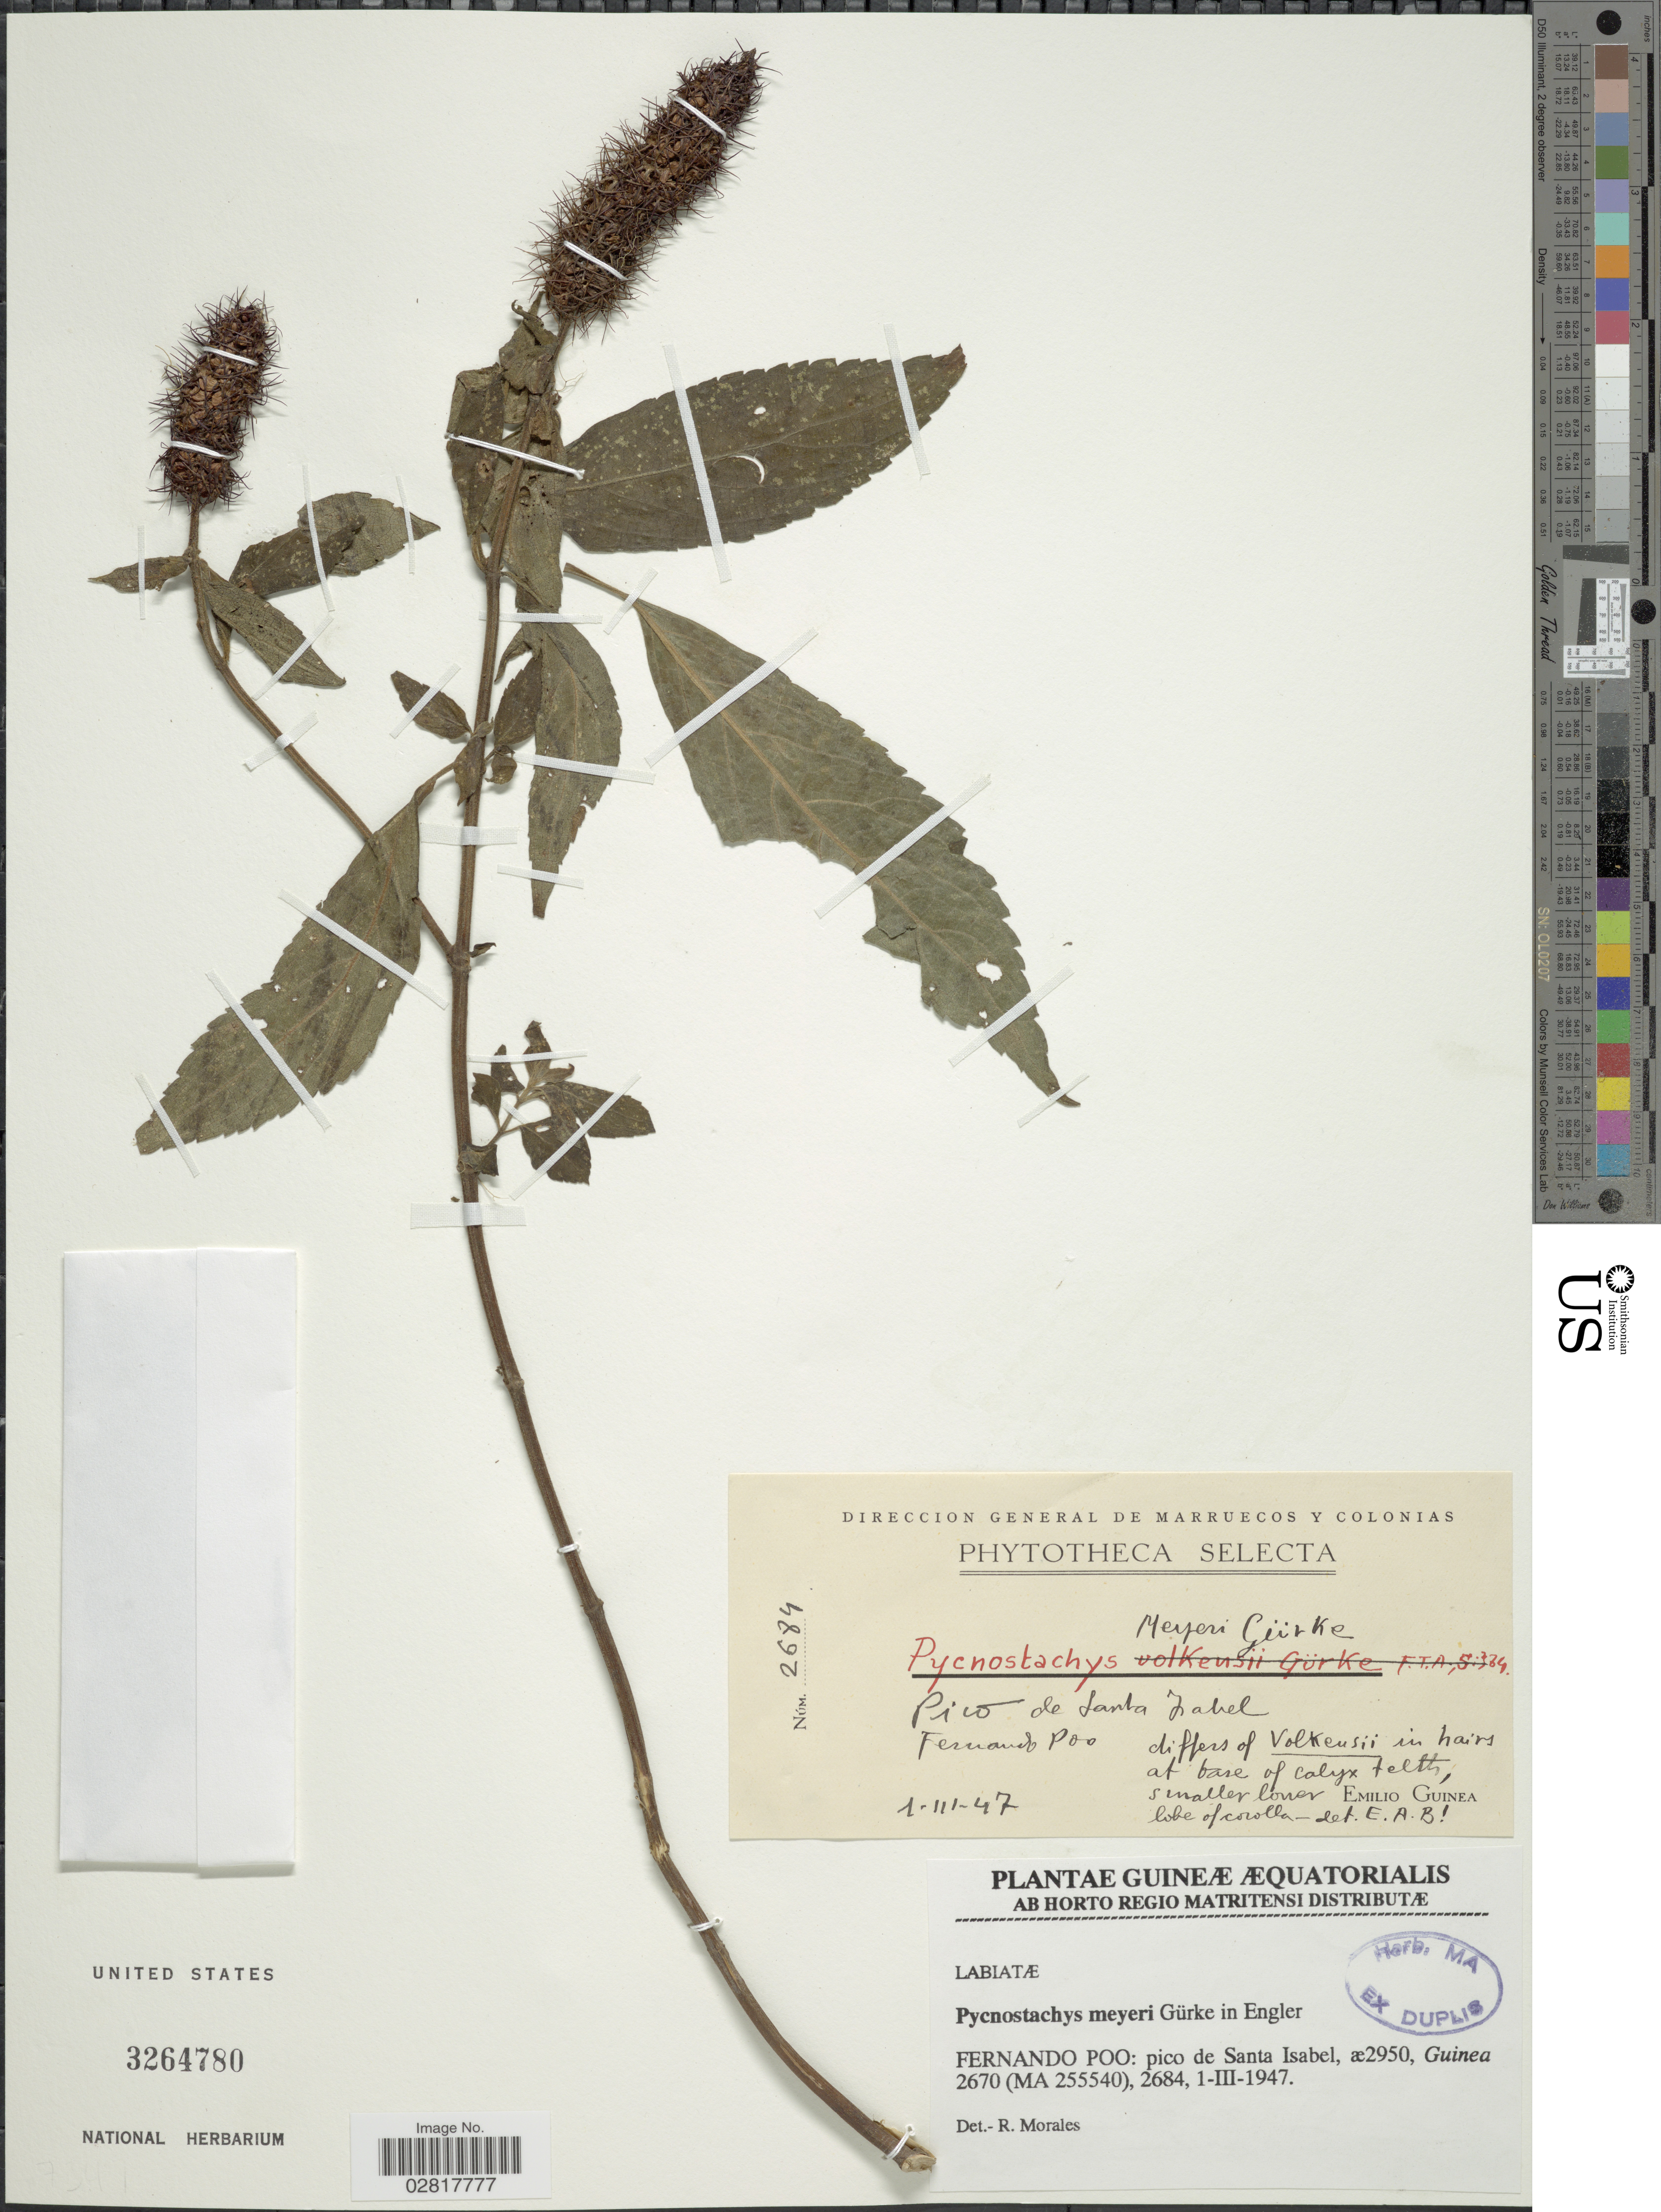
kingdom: Plantae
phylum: Tracheophyta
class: Magnoliopsida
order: Lamiales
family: Lamiaceae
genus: Pycnostachys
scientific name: Pycnostachys meyeri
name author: Gürke ex Engl.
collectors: E. Guinea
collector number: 2684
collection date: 1947-03-01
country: Equatorial Guinea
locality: Fernando Poo: pico de Santa Isabel, æ2950, 2670 [unsure placement] (MA 255540).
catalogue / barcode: US 3264780